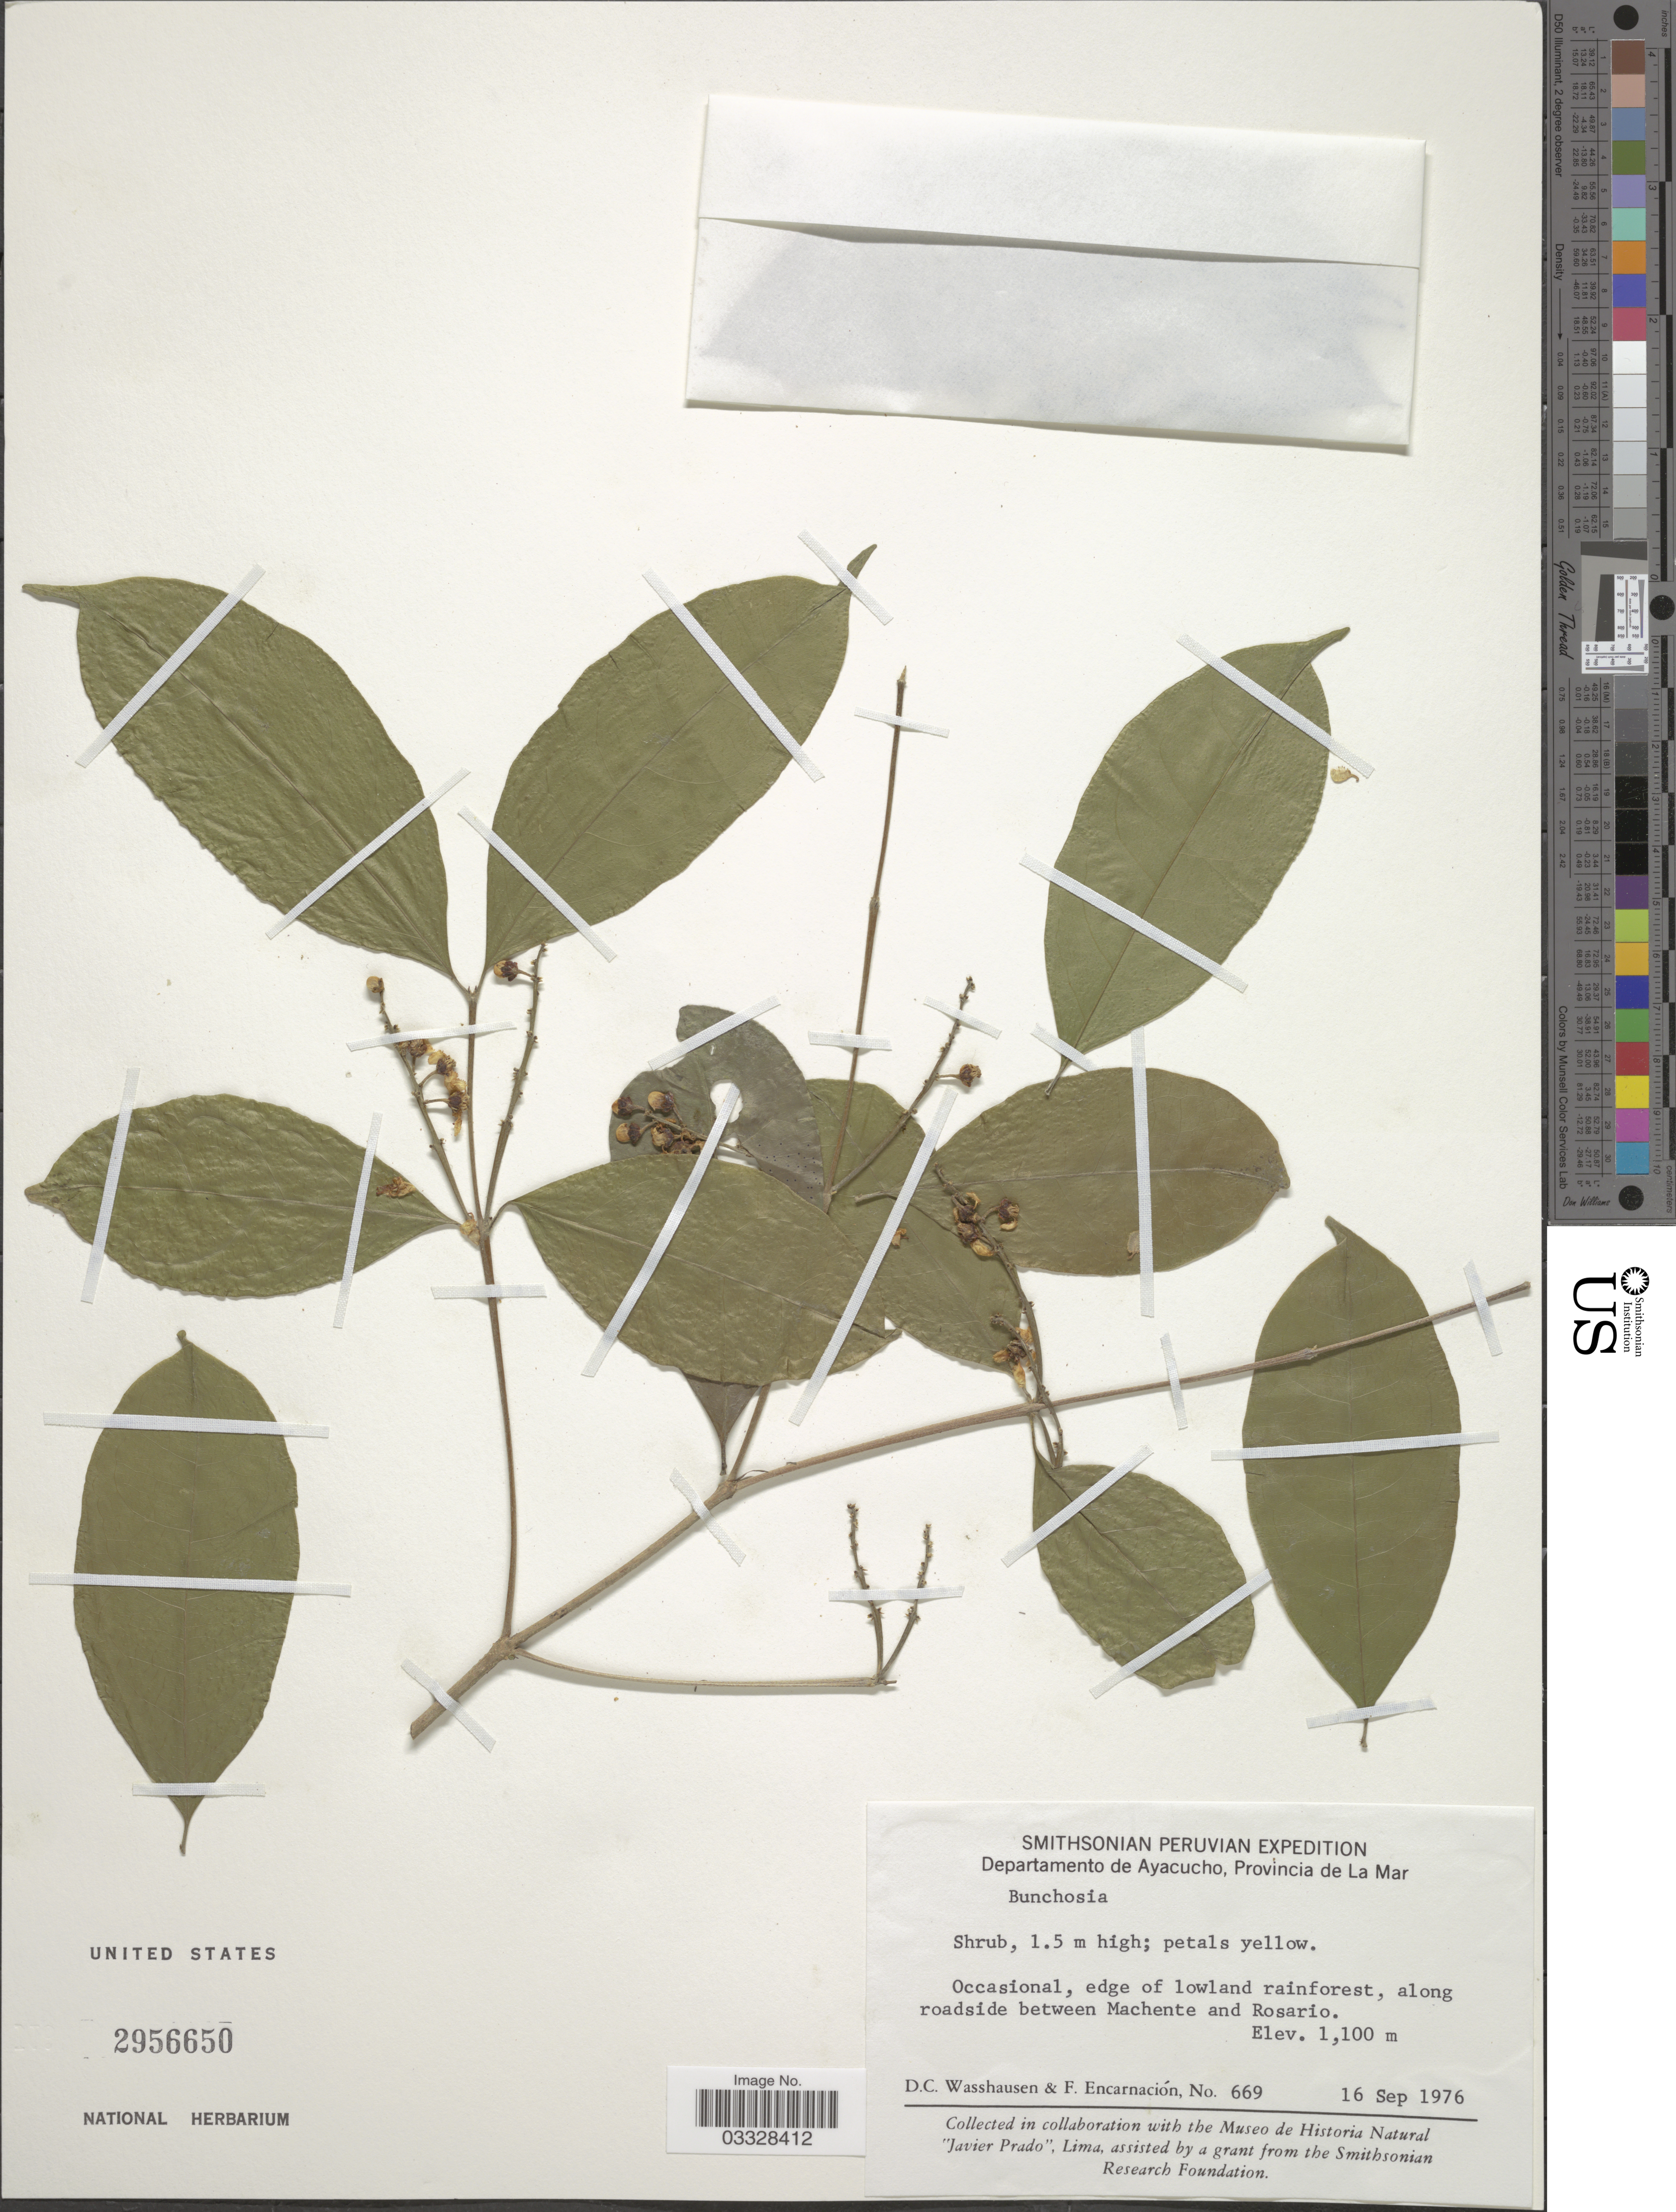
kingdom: Plantae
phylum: Tracheophyta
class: Magnoliopsida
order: Malpighiales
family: Malpighiaceae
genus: Bunchosia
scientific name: Bunchosia sp.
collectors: D. C. Wasshausen & F. Encarnación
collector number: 669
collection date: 1976-09-16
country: Peru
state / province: Ayacucho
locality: Departamento Ayacucho, Provincia de La Mar. Occasional, edge of lowland rainforest, along roadside between Machente and Rosario.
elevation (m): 1100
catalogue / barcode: US 2956650